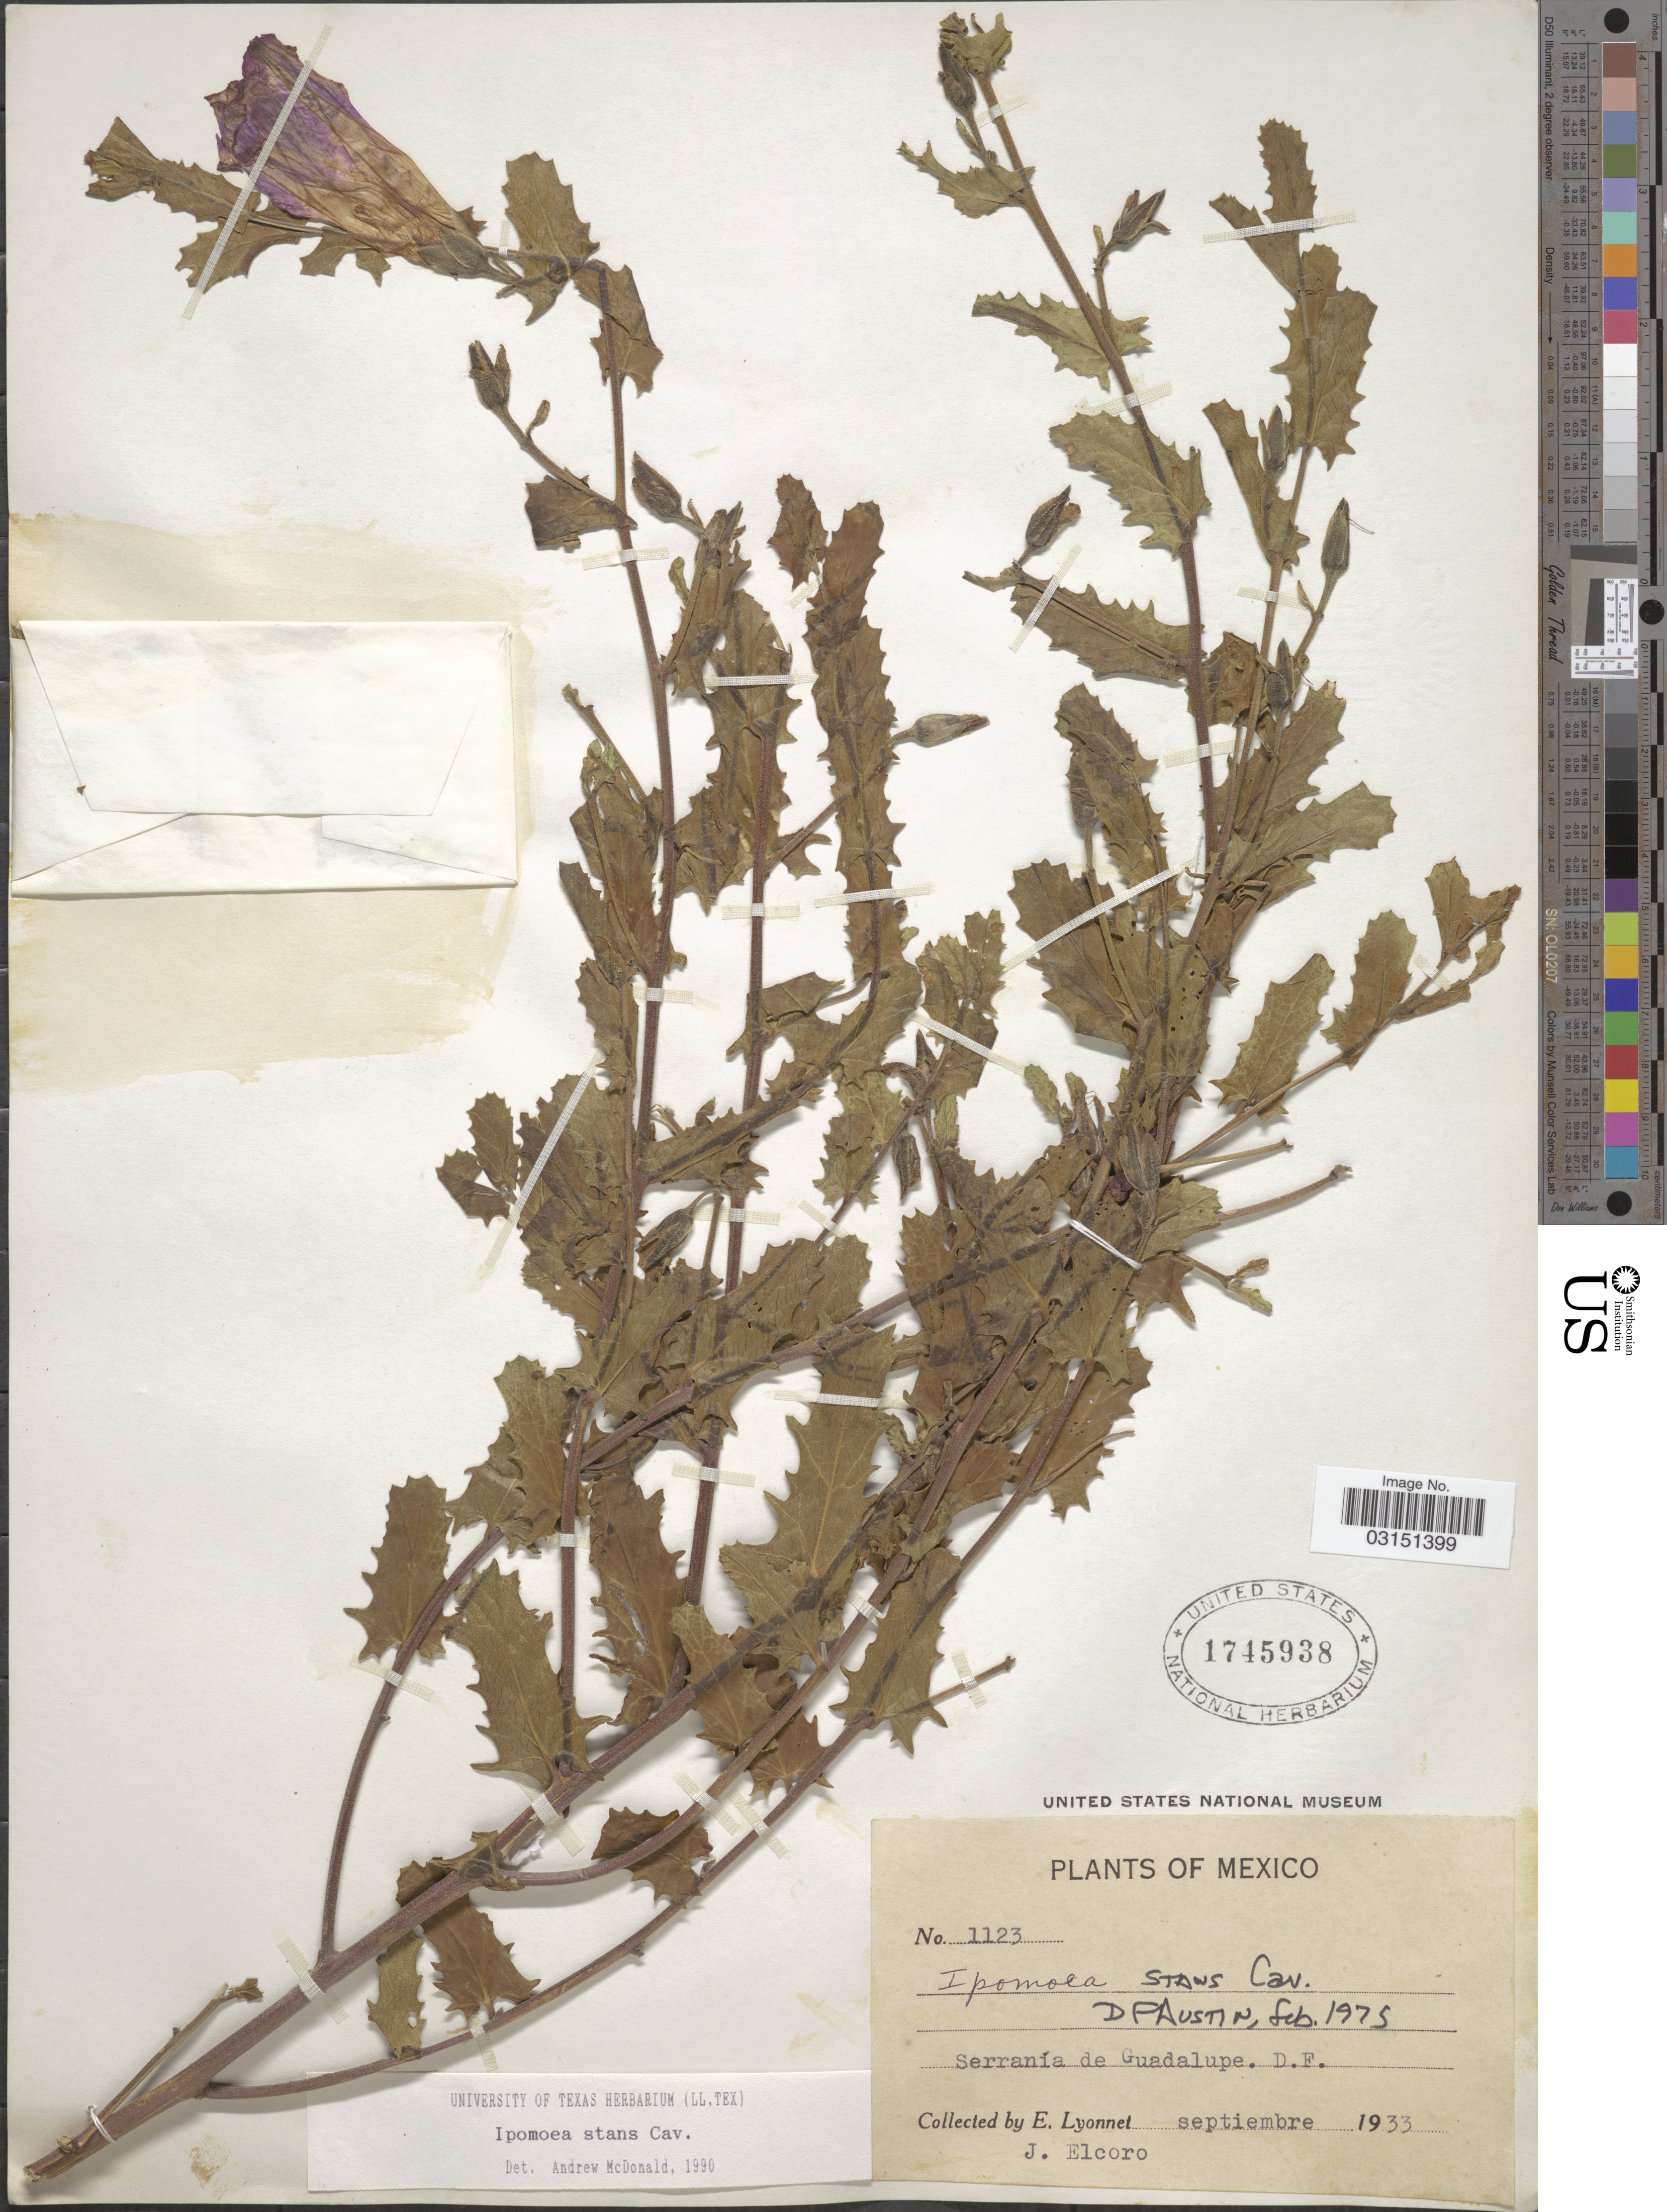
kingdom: Plantae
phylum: Tracheophyta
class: Magnoliopsida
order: Solanales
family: Convolvulaceae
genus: Ipomoea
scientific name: Ipomoea stans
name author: Cav.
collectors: E. Lyonnet & J. Elcoro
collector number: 1123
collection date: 1933-09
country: Mexico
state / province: Distrito Federal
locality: Serranía de Guadalupe, D. F.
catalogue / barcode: US 1745938